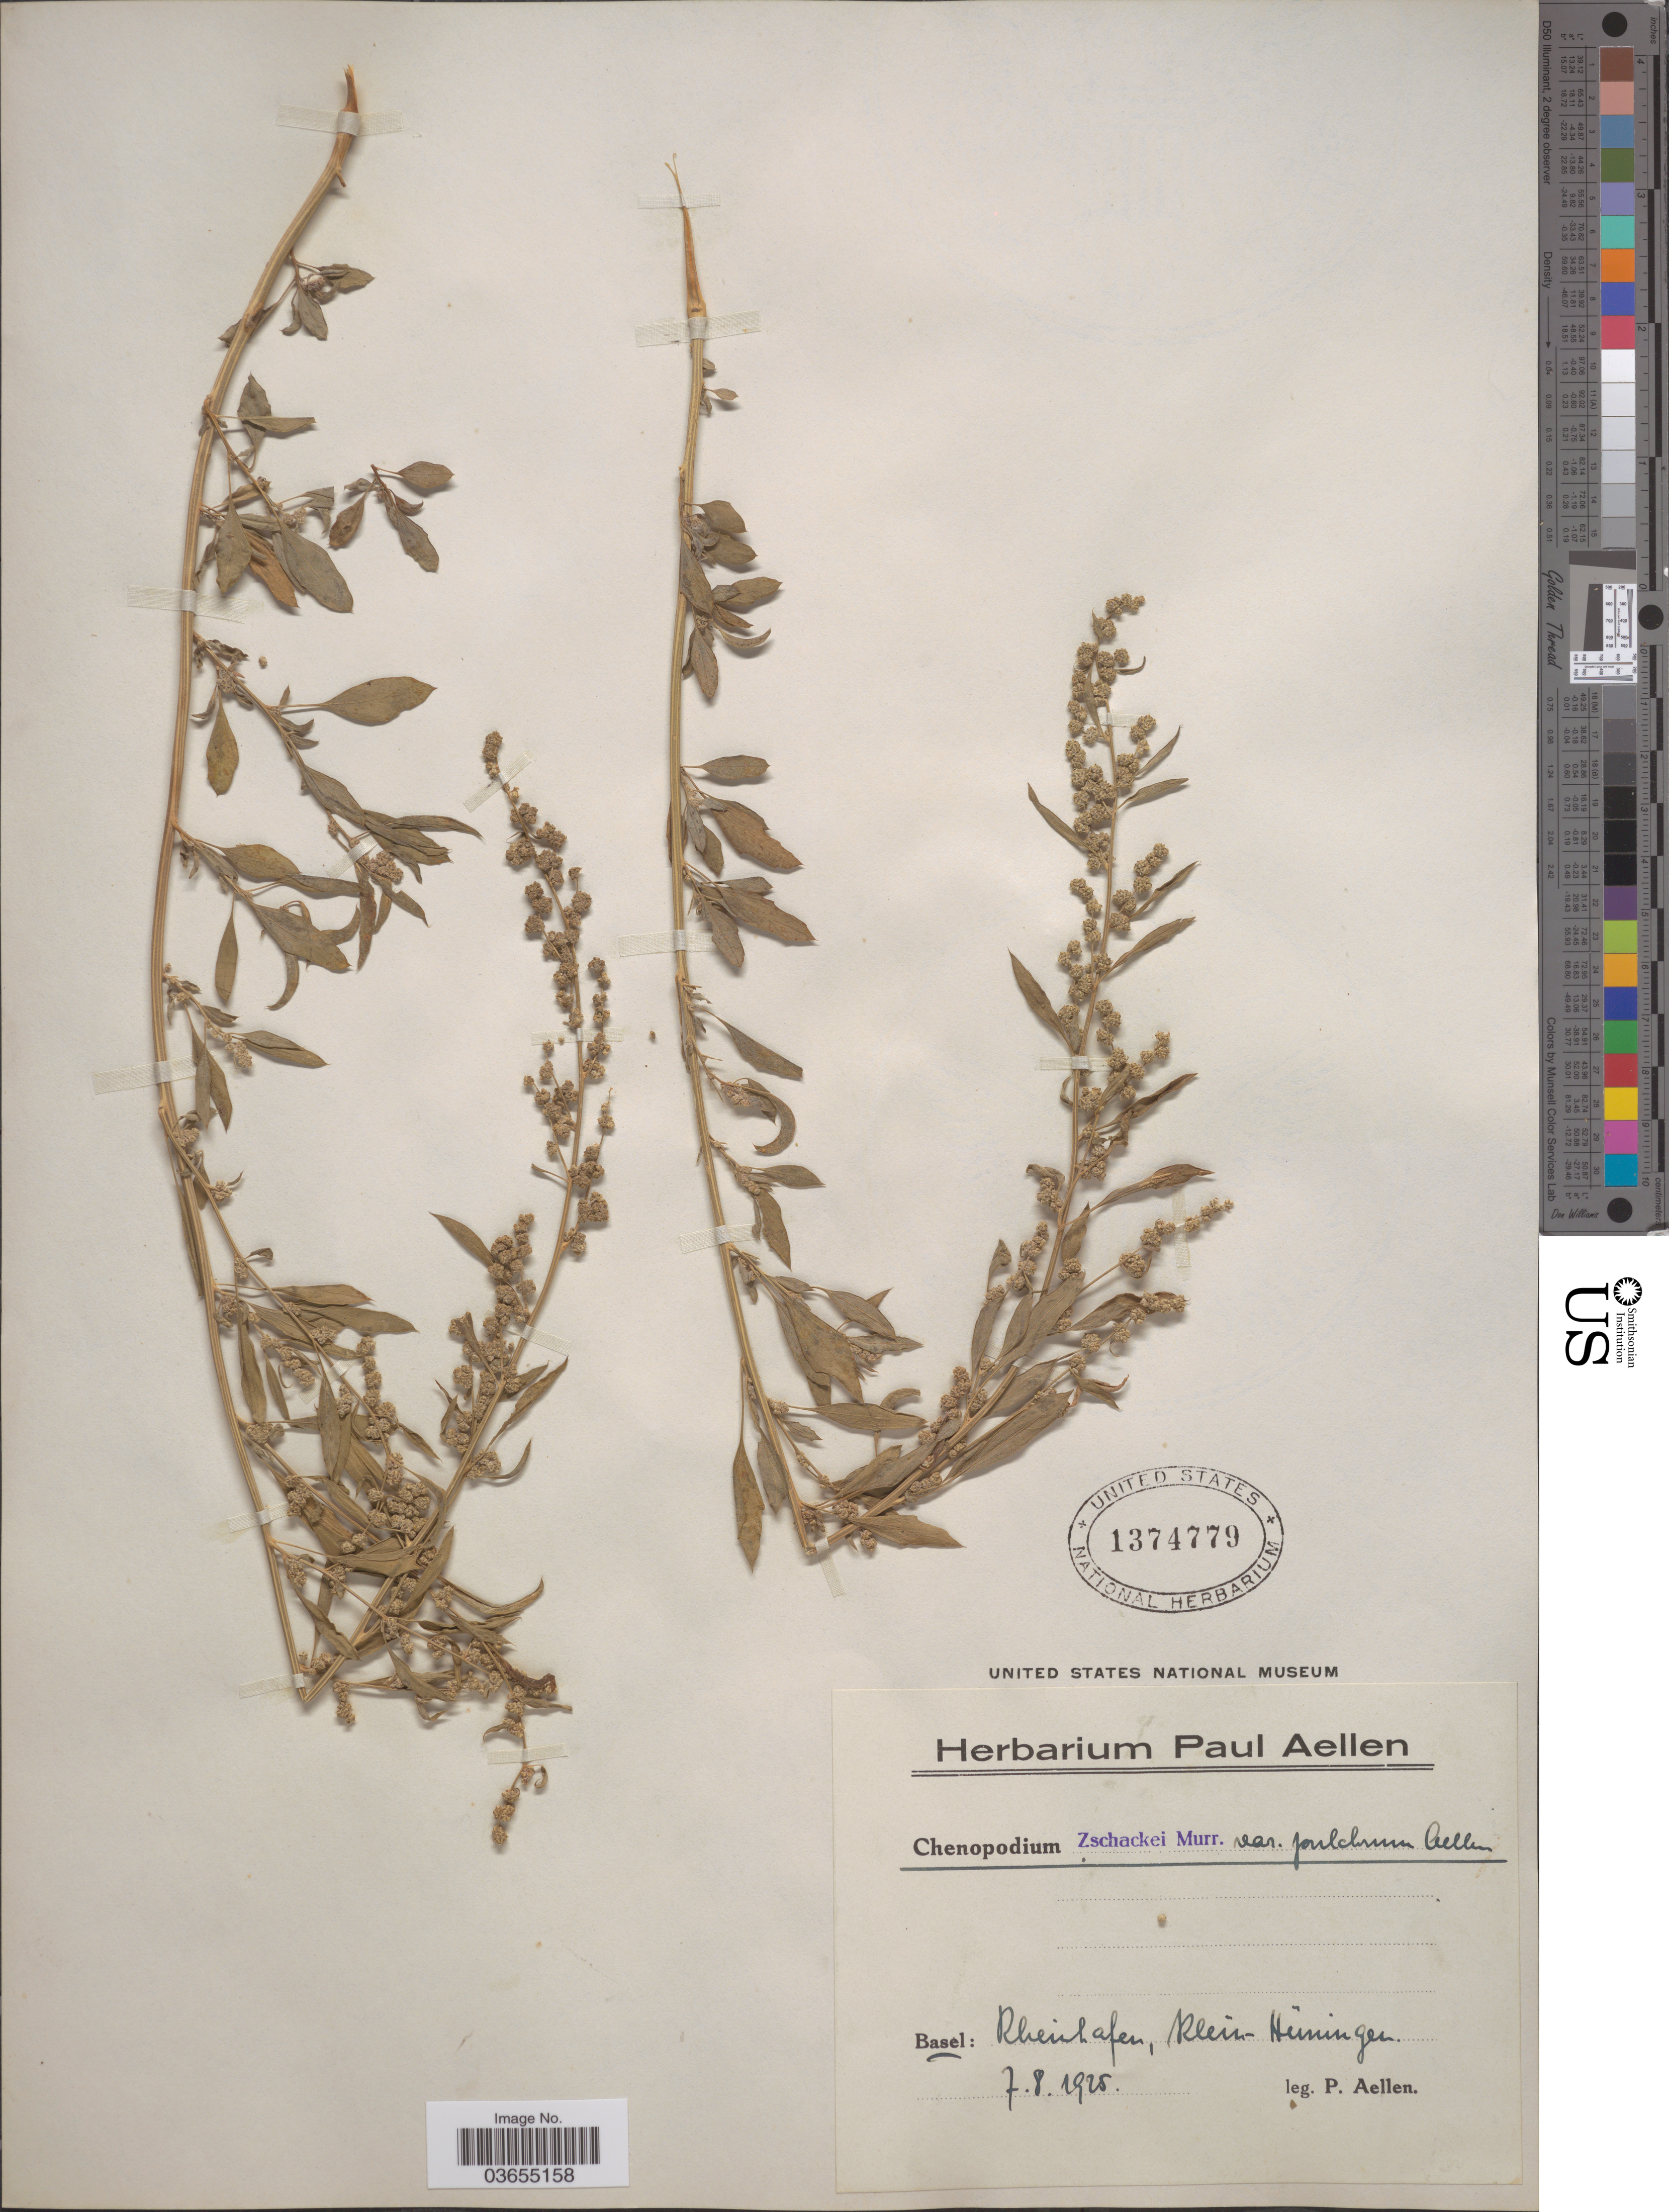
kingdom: Plantae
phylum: Tracheophyta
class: Magnoliopsida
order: Caryophyllales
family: Amaranthaceae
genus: Chenopodium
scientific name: Chenopodium zschackei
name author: Murr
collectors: P. Aellen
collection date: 1925-08-07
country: Switzerland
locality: Basel: Rheinhafen, Klein-Huningen.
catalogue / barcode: US 1374779